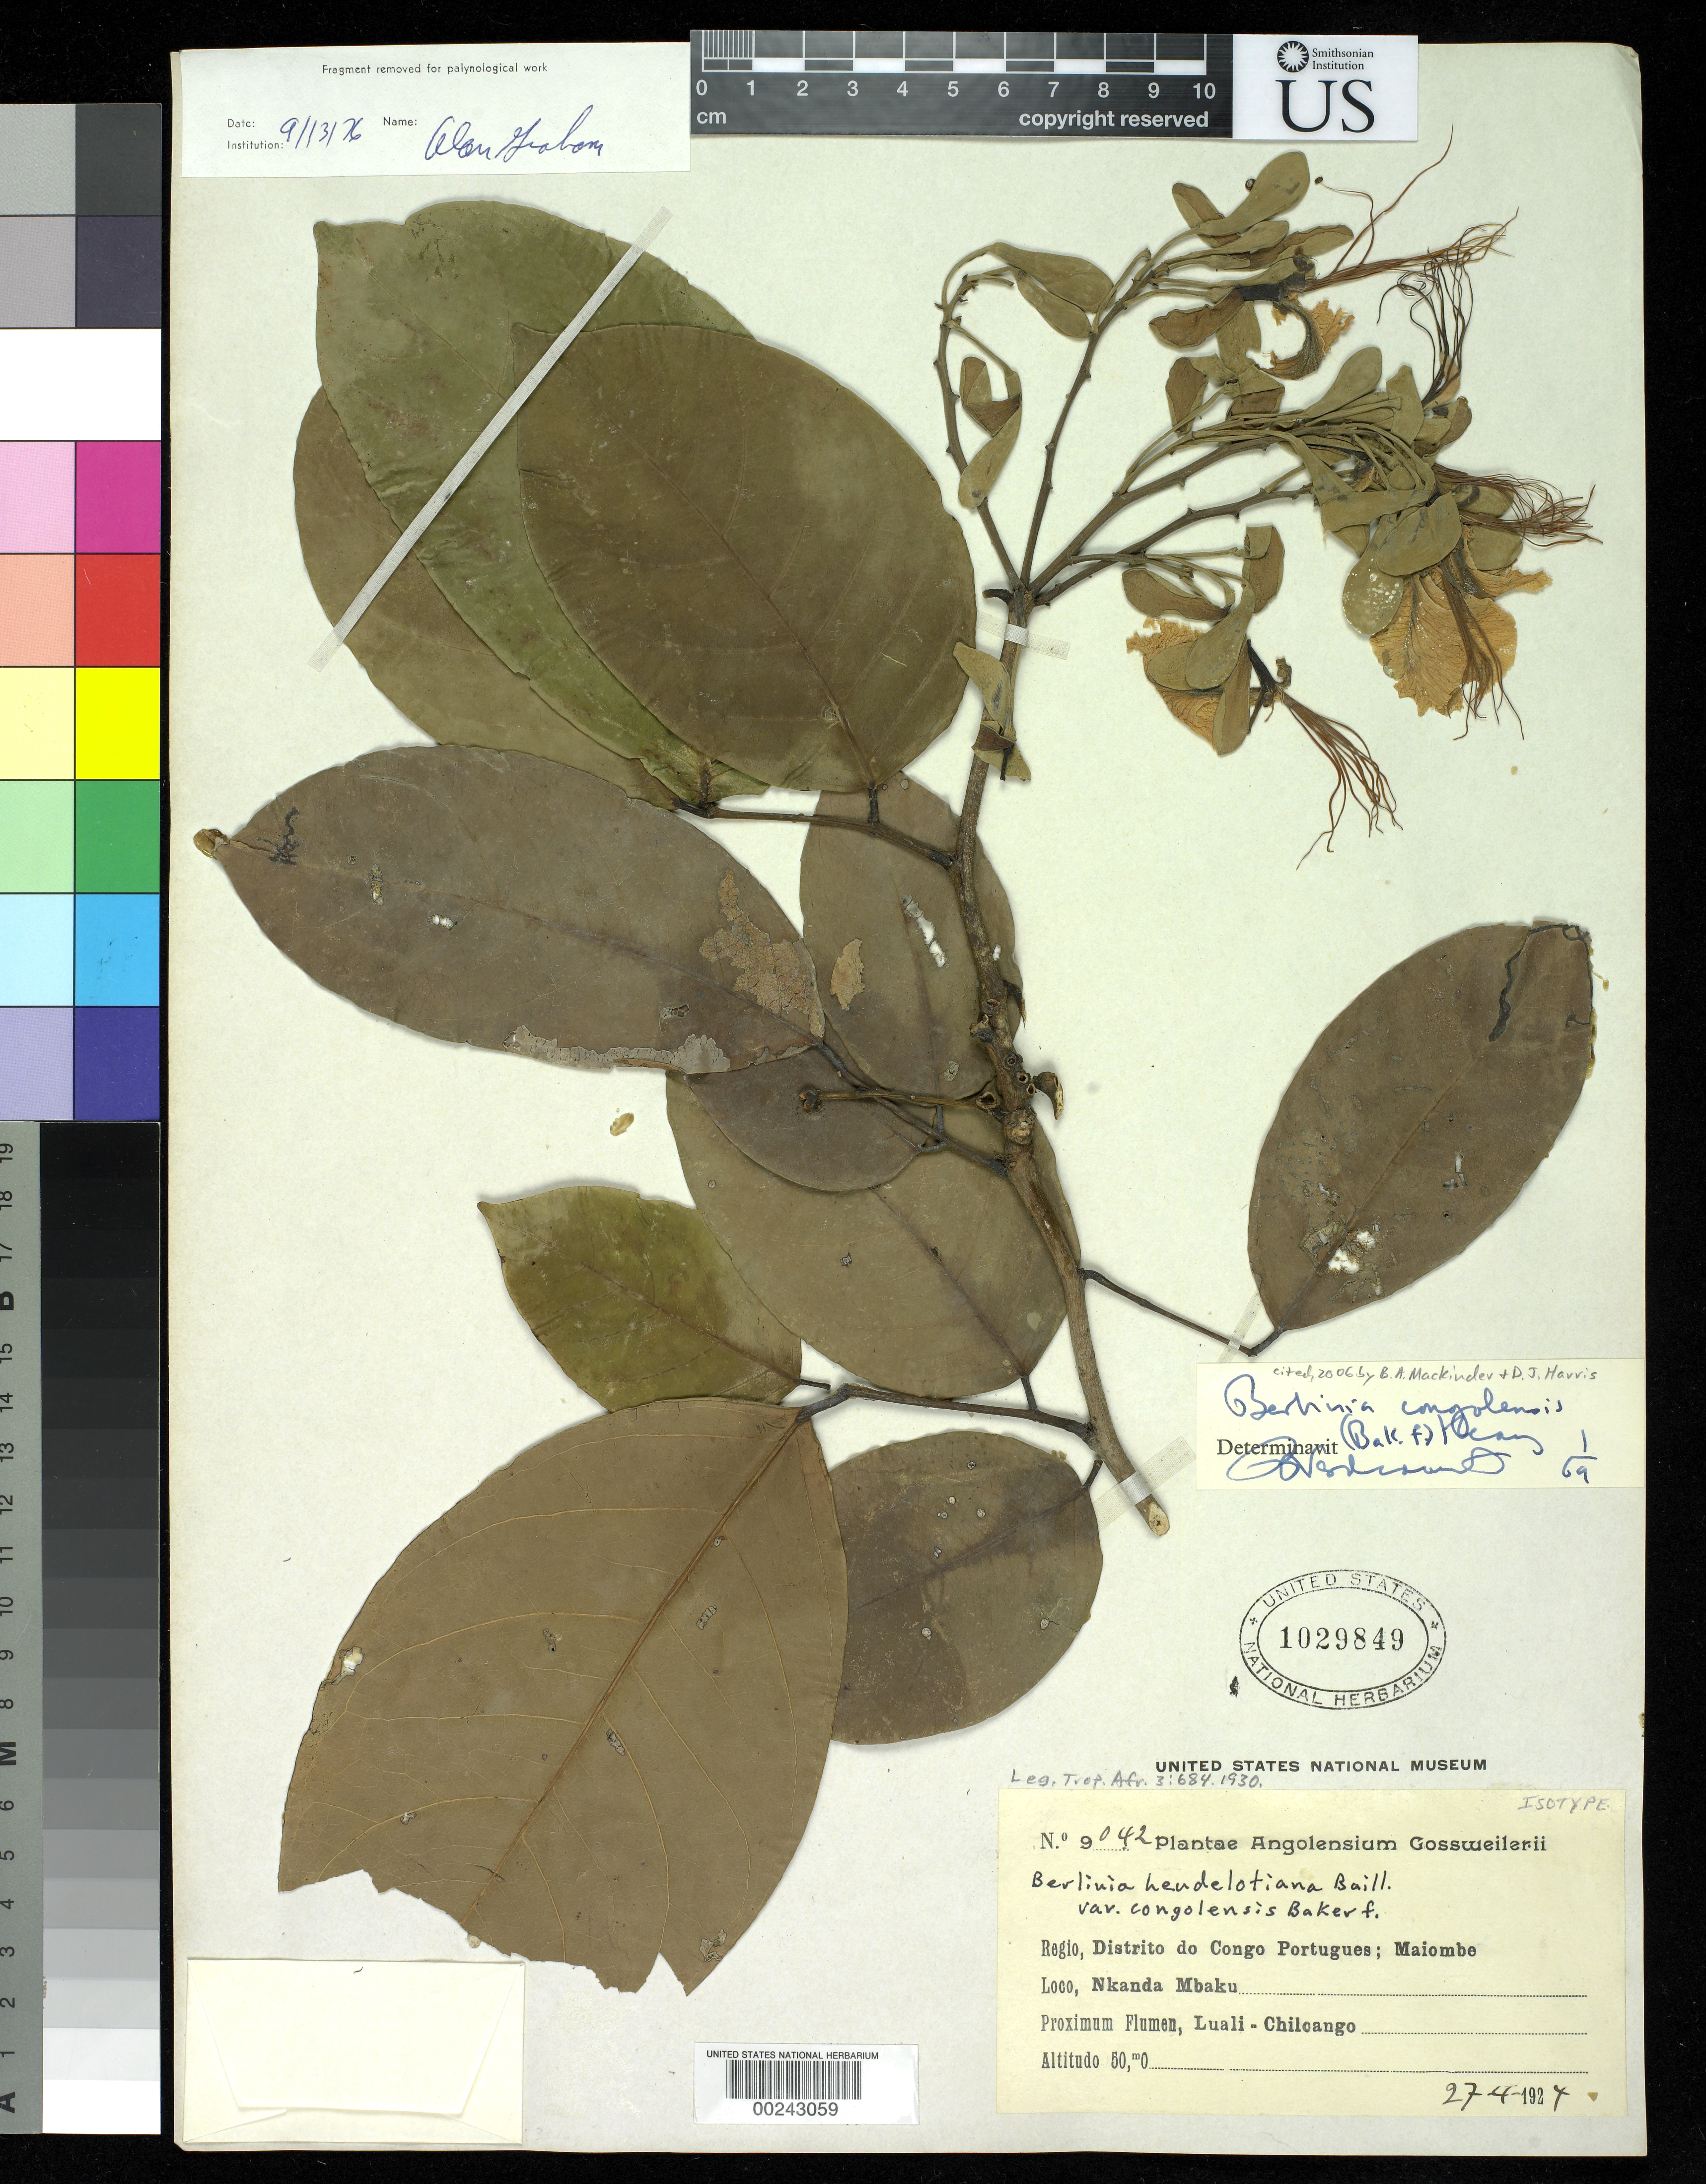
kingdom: Plantae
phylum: Tracheophyta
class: Magnoliopsida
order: Fabales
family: Fabaceae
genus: Berlinia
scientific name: Berlinia heudelotiana var. congolensis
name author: Baker f.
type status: Isotype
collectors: J. Gossweiler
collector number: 9042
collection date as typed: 27 Apr 1924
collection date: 1924-04-27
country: Angola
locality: Distrito do congo Portugues; Maiombe, Nkanda Mbaku, proximum flumen Luali-Chiloango.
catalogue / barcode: US 1029849